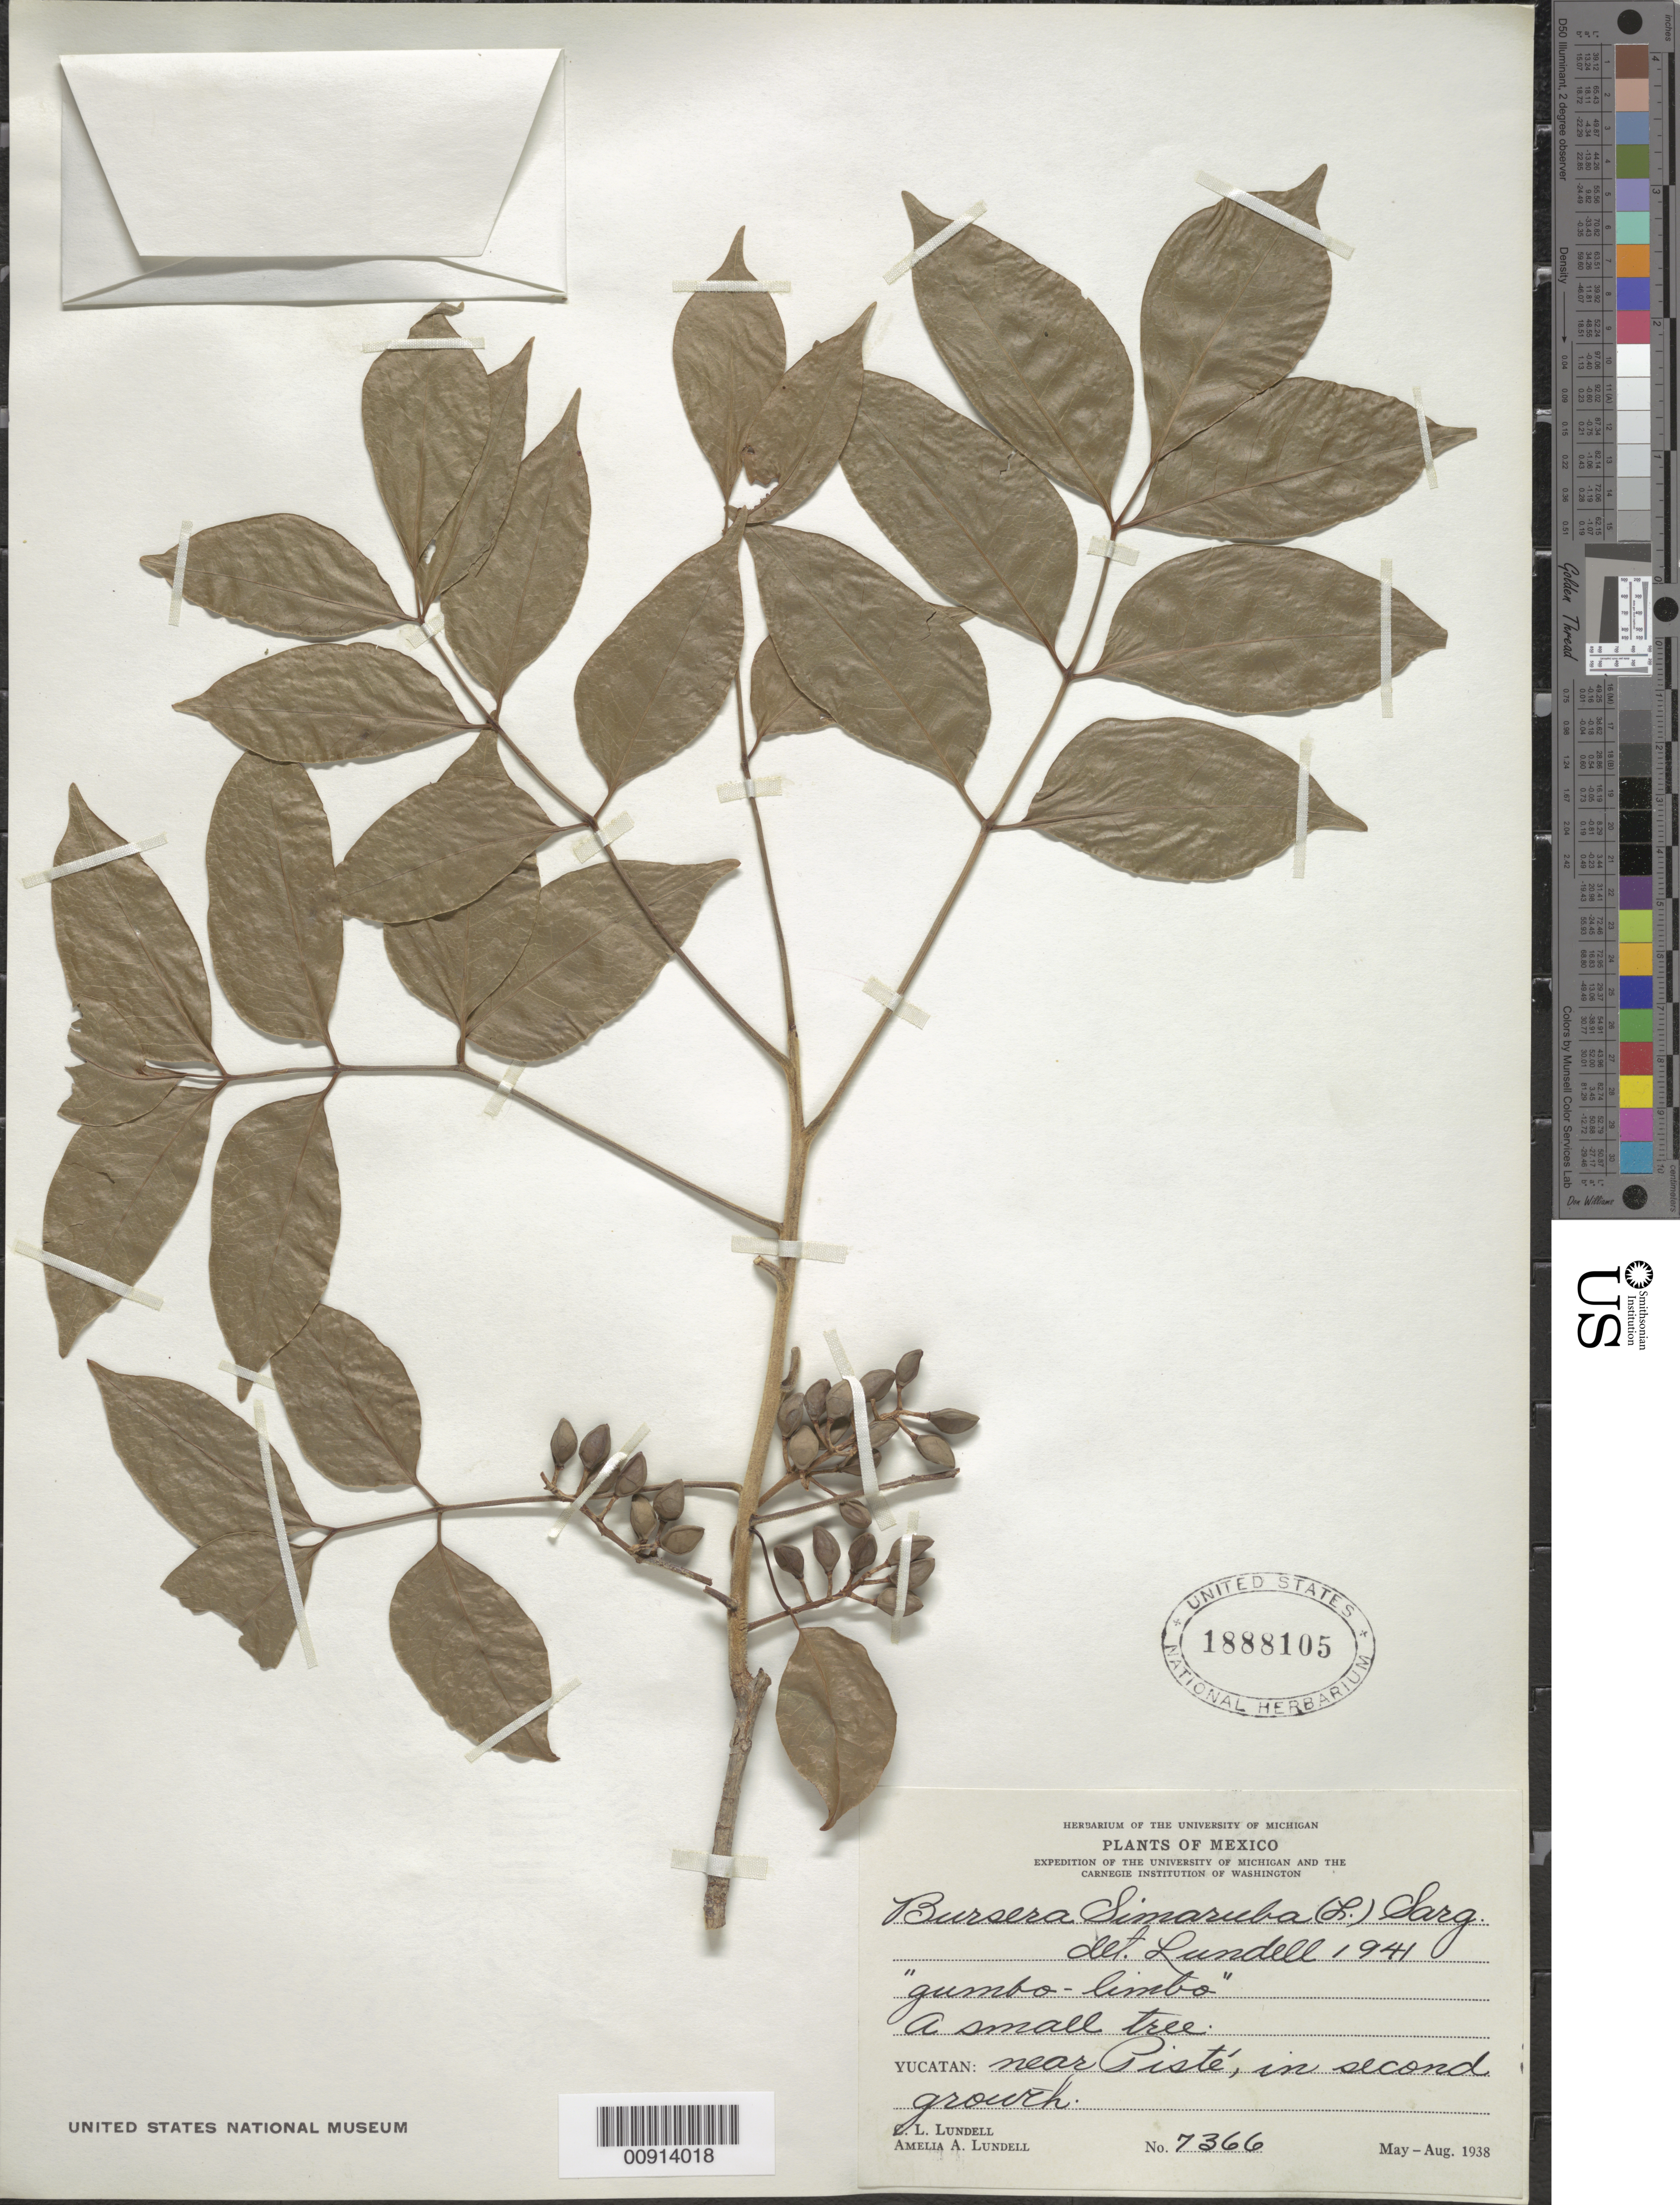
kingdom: Plantae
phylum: Tracheophyta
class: Magnoliopsida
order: Sapindales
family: Burseraceae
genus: Bursera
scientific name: Bursera simaruba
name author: (L.) Sarg.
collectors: C. L. Lundell & A. A. Lundell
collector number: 7366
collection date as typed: May 1938 to -- Aug 1938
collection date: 1938-05/1938-08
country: Mexico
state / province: Yucatán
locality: Near Pisté.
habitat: In second growth.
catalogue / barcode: US 1888105